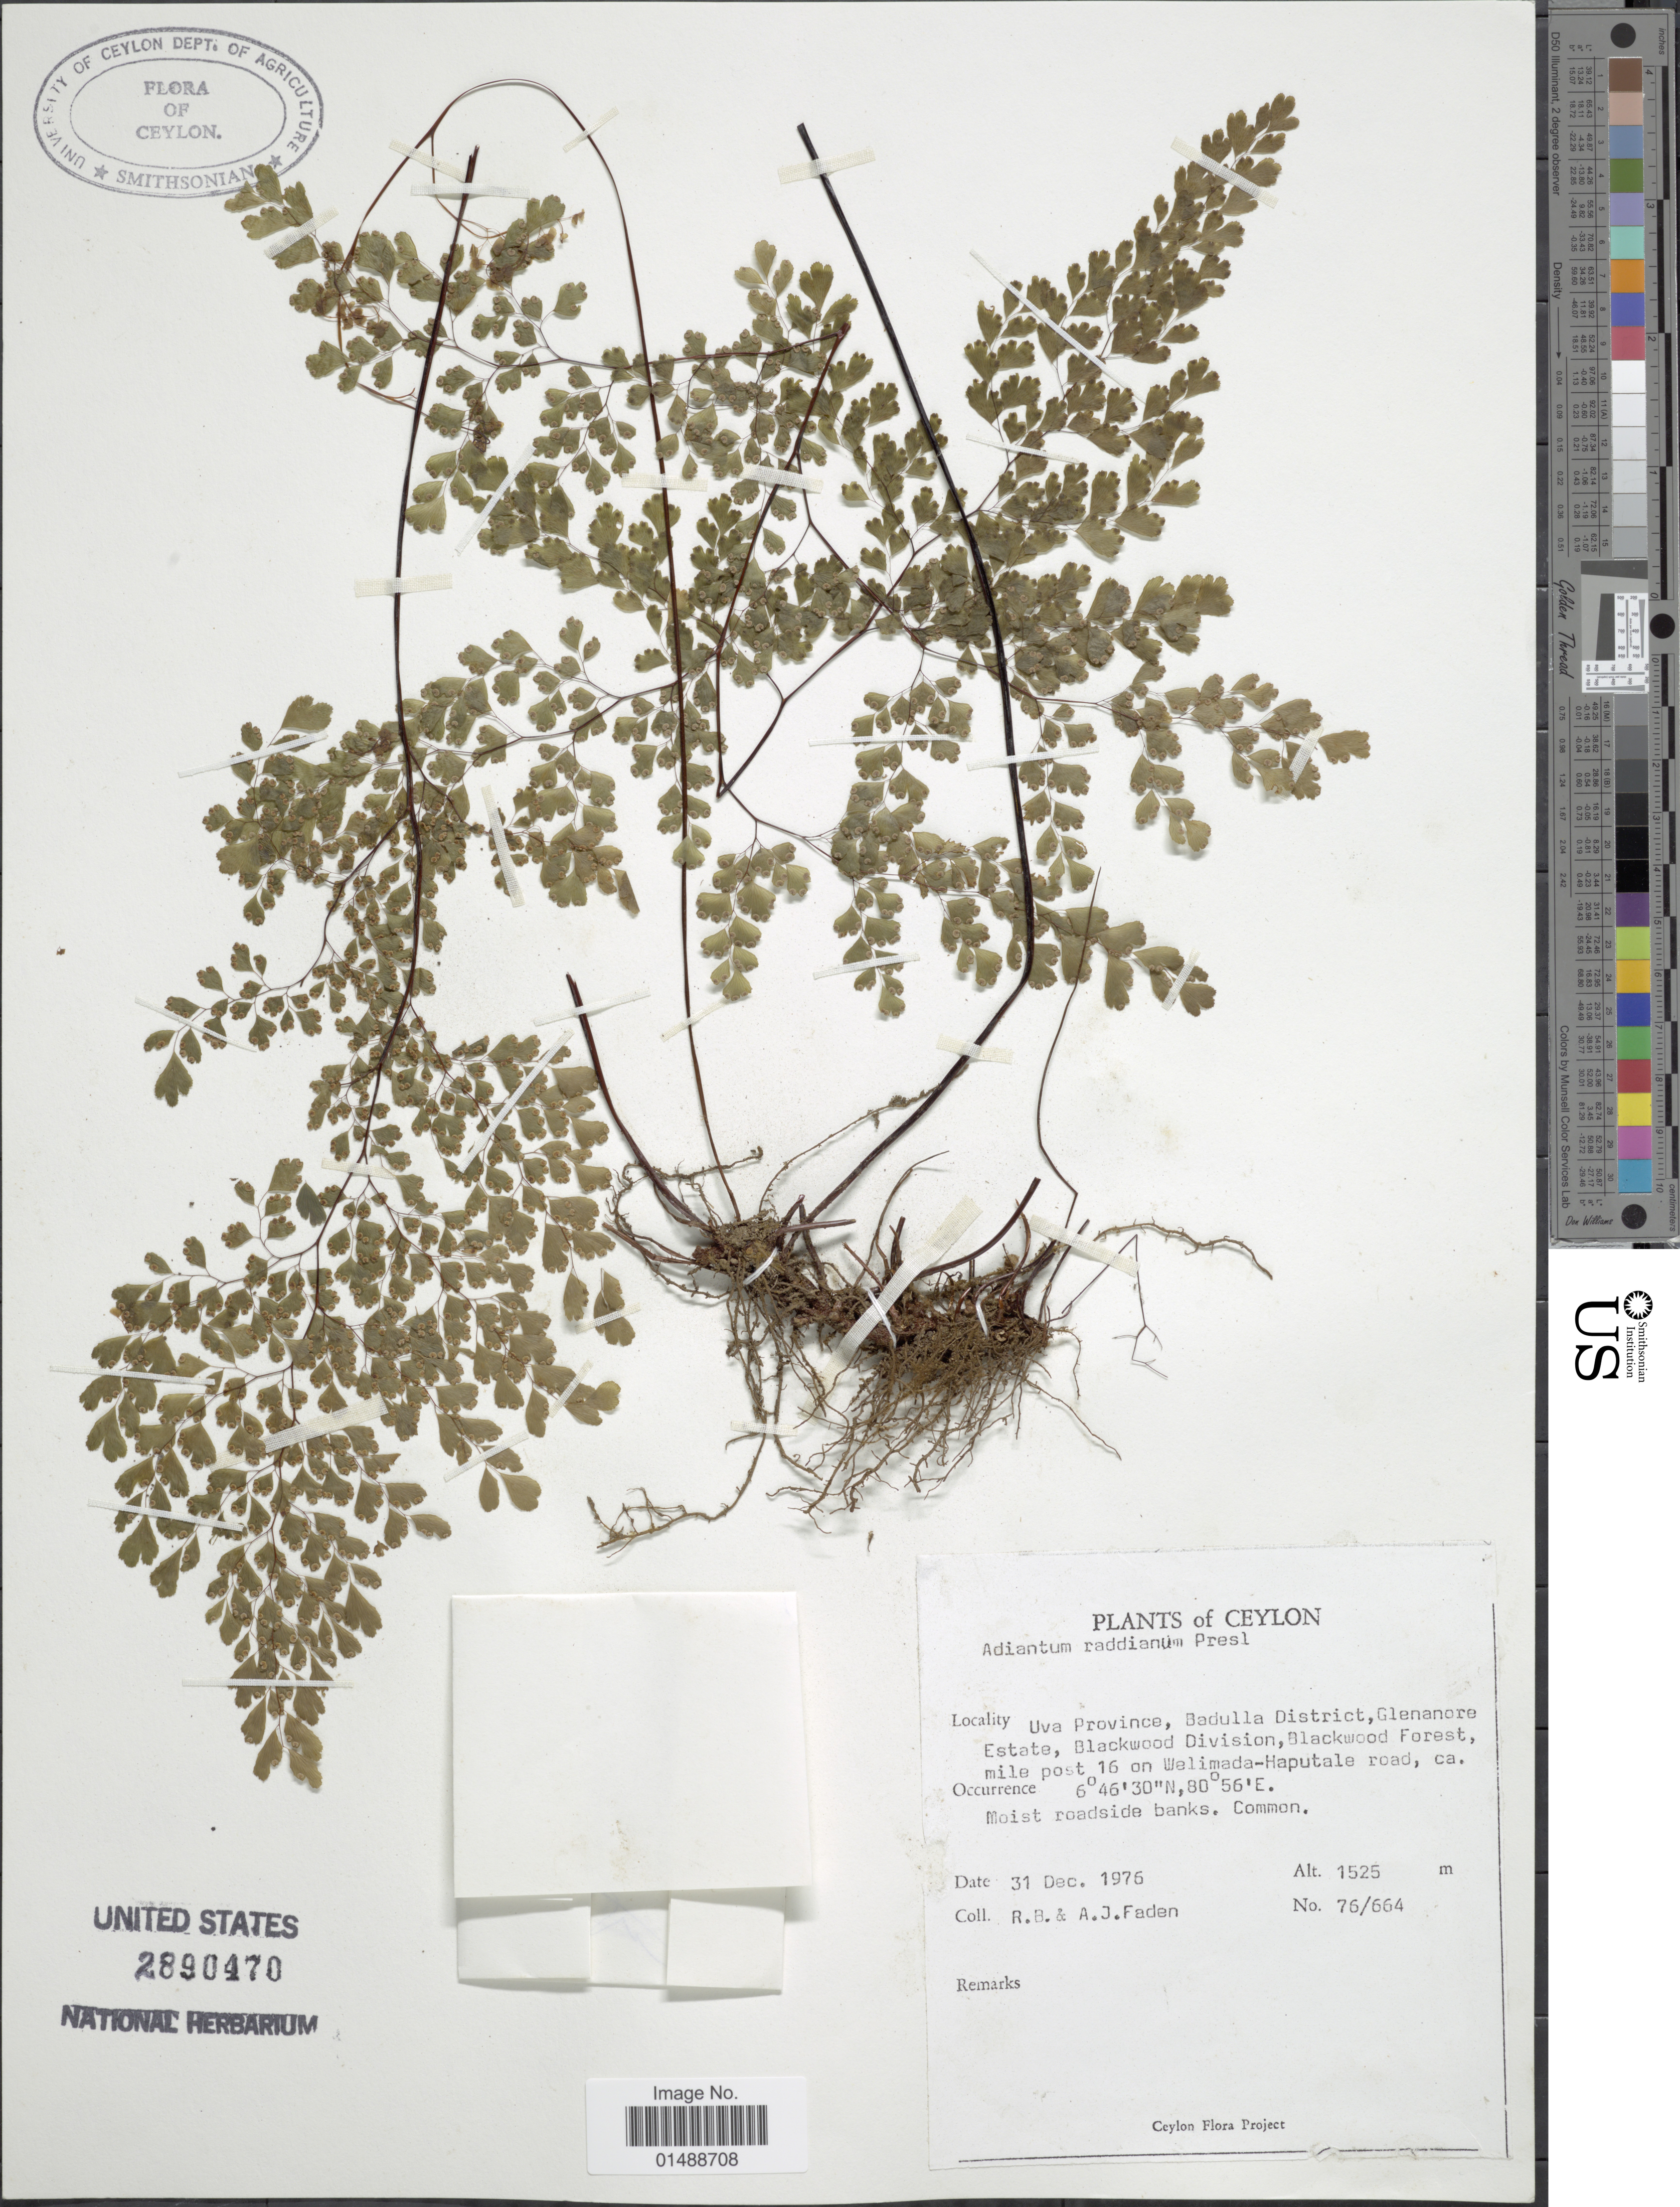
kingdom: Plantae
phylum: Tracheophyta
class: Polypodiopsida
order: Polypodiales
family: Pteridaceae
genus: Adiantum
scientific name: Adiantum raddianum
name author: C. Presl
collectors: R. B. Faden & A. J. Faden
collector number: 76/664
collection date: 1976-12-31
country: Sri Lanka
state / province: Uva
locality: Ceylon, Uva Province, Badulla District, Glenanore Estate, Blackwood Division, Blackwood Forest, Mile post 16 on Welimada-Haputale road.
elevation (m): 1525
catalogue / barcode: US 2890470